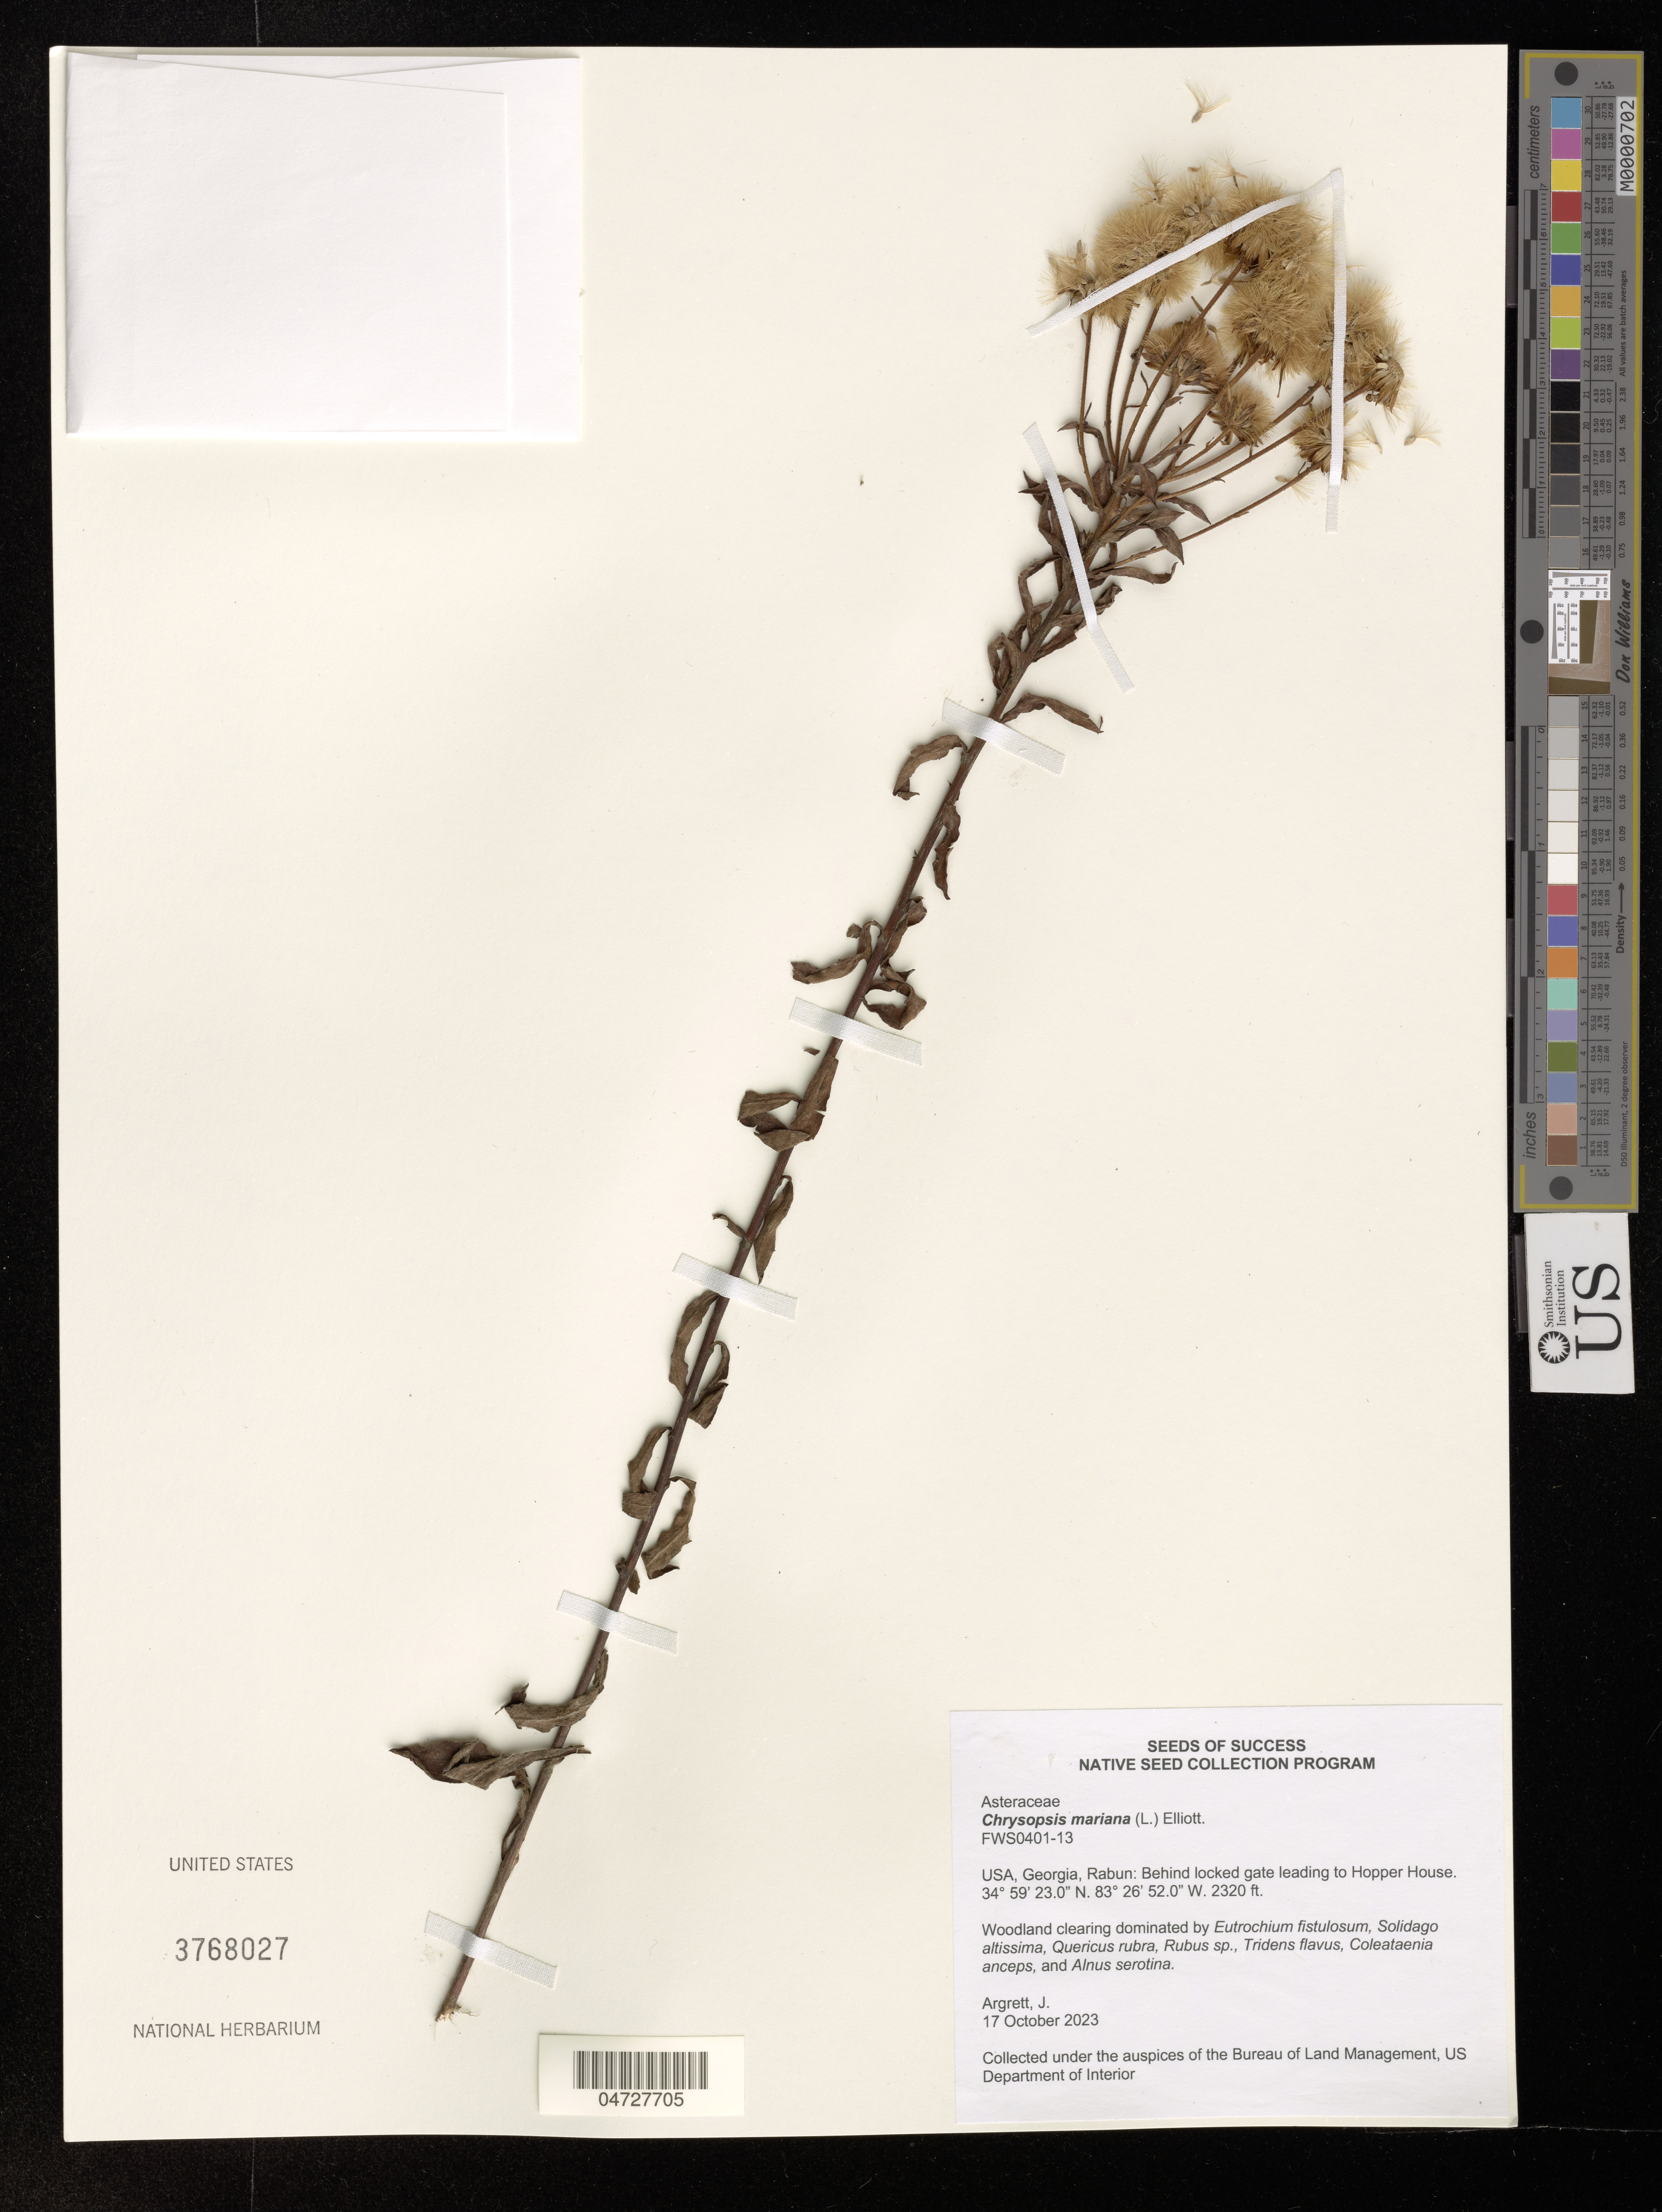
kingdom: Plantae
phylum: Tracheophyta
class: Magnoliopsida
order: Asterales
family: Asteraceae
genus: Chrysopsis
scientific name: Chrysopsis mariana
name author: (L.) Elliott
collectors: J. Argrett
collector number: FWS0401-13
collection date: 2023-10-17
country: United States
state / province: Georgia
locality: Rabun: Behind locked gate leading to Hopper House.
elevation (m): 707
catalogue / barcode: US 3768027